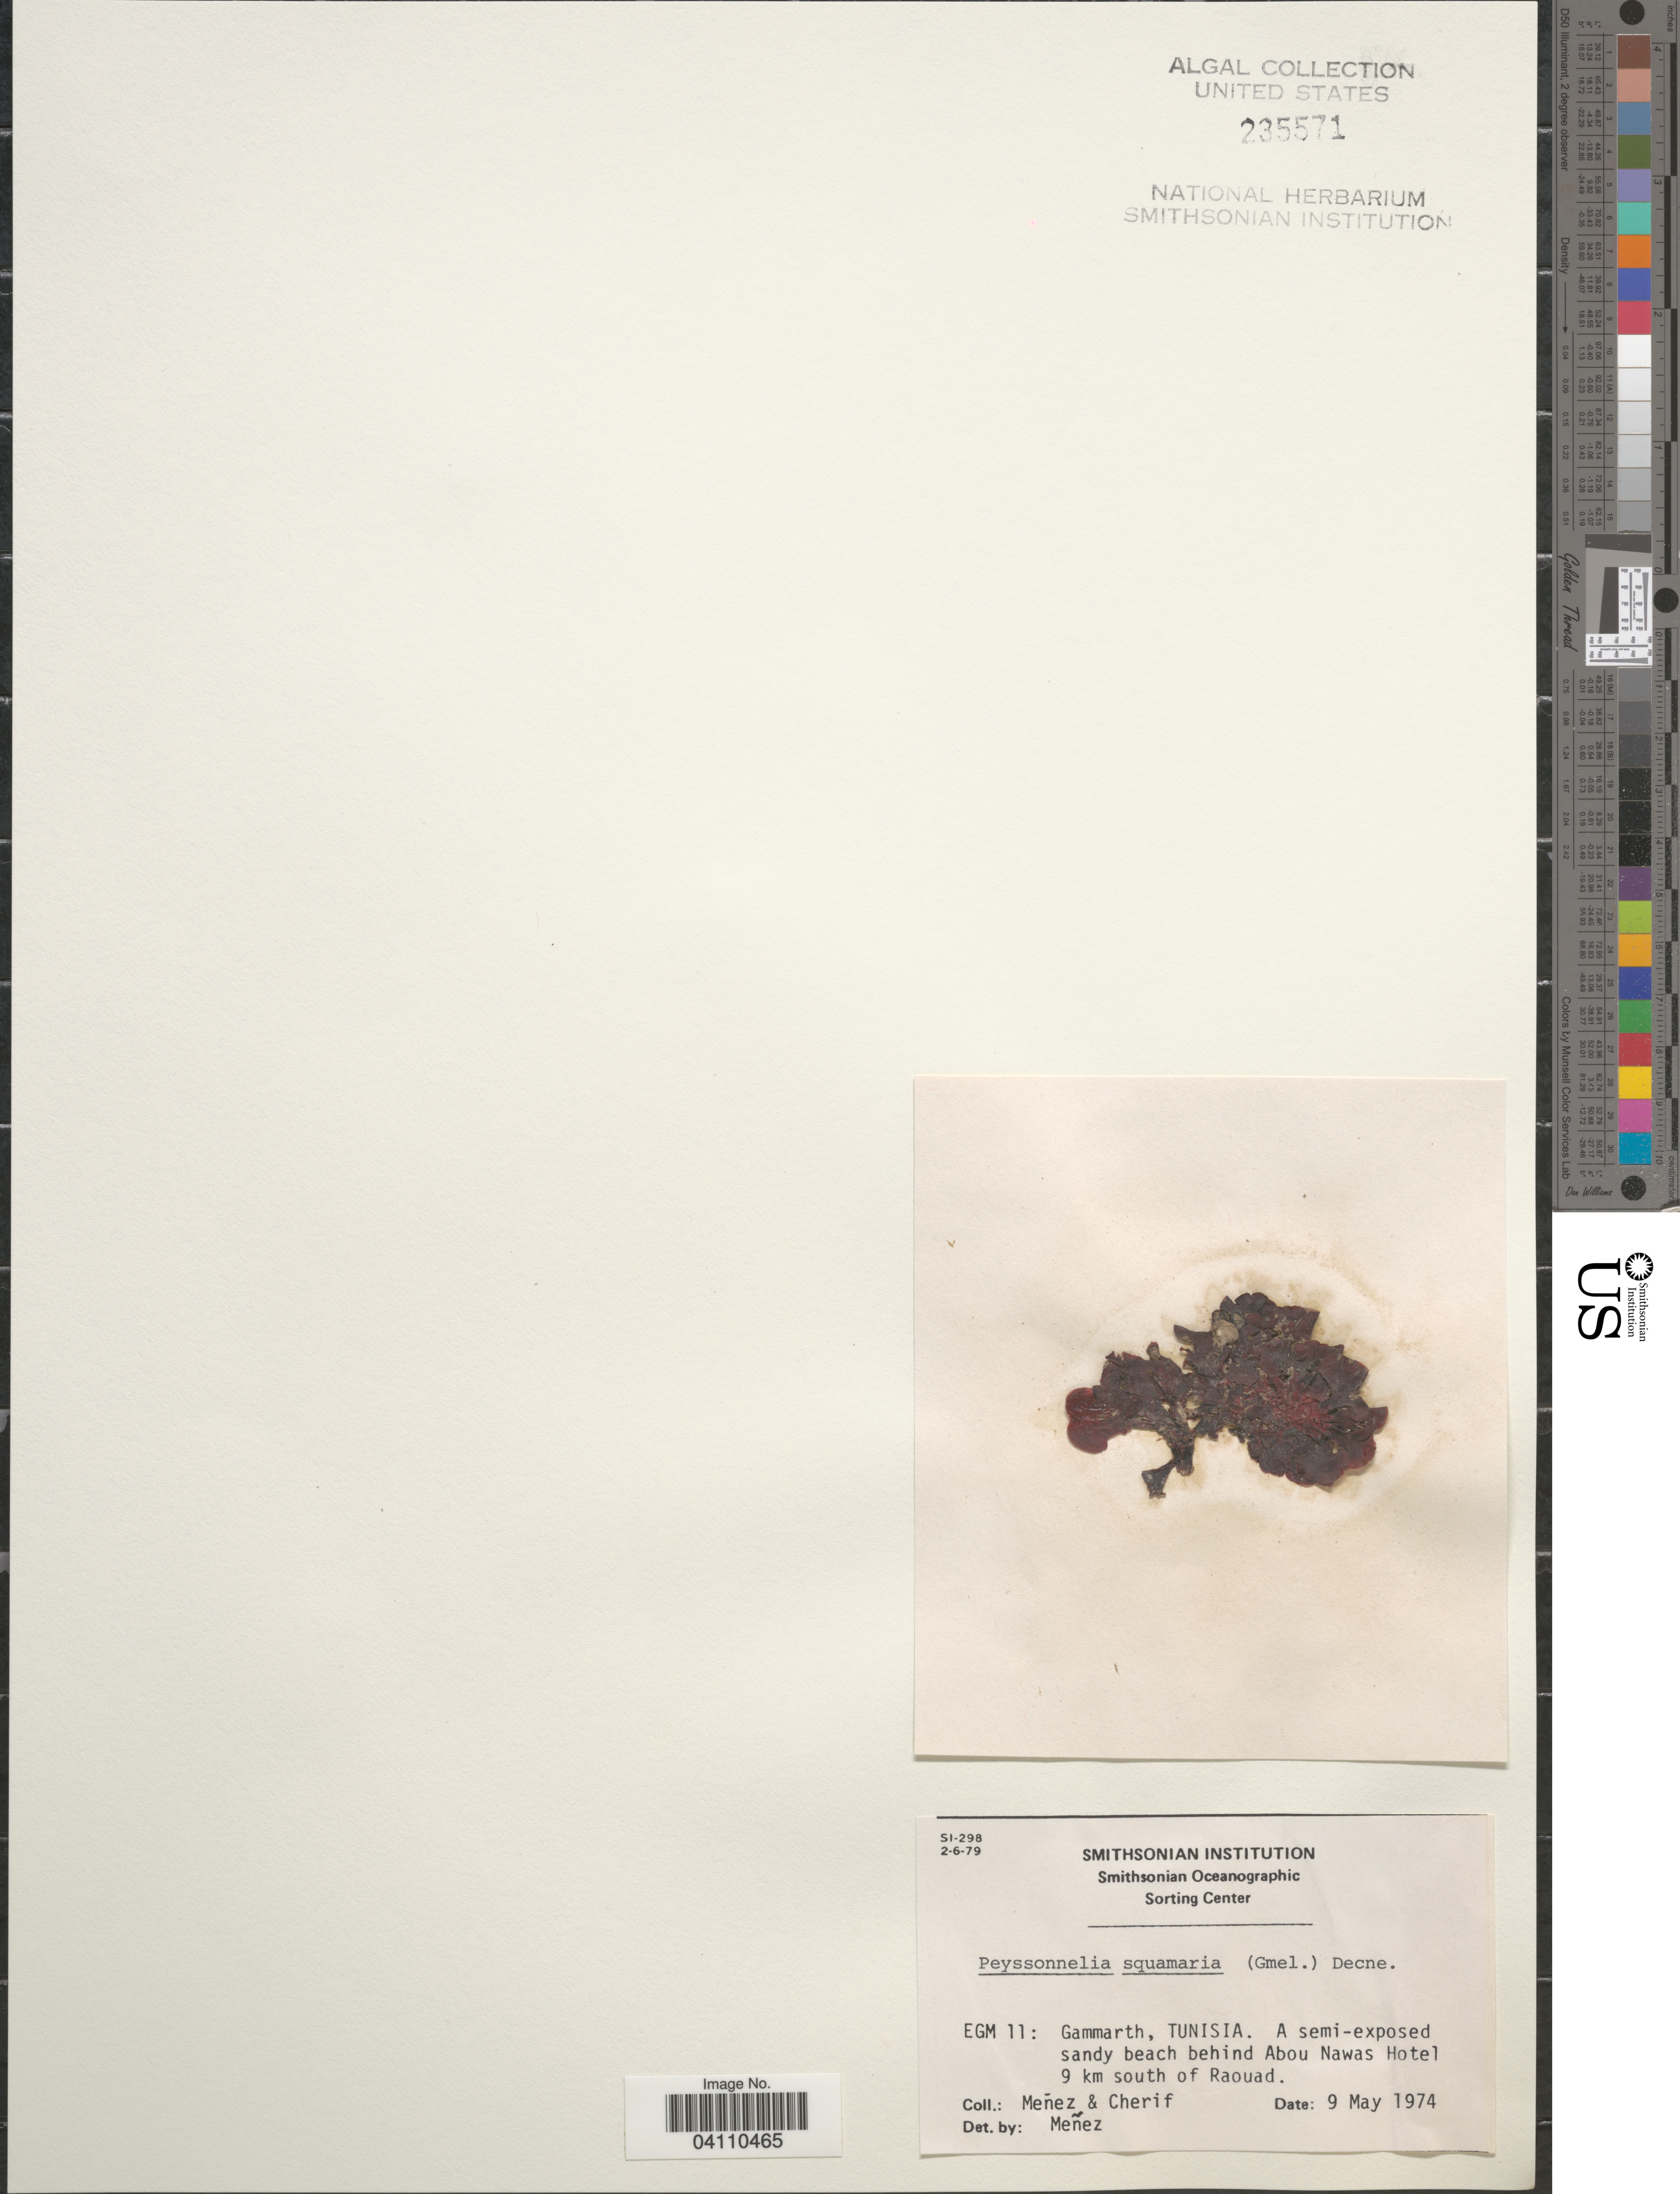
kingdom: Plantae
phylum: Rhodophyta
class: Florideophyceae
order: Peyssonneliales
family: Peyssonneliaceae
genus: Peyssonnelia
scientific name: Peyssonnelia squamaria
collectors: Menez & -. Cherif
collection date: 1974-05-09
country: Tunisia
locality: EGM 11: Gammarth, Tunisia. A semi-exposed sandy beach behind Abou Nawas Hotel 9 km south of Raouad.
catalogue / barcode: US 235571